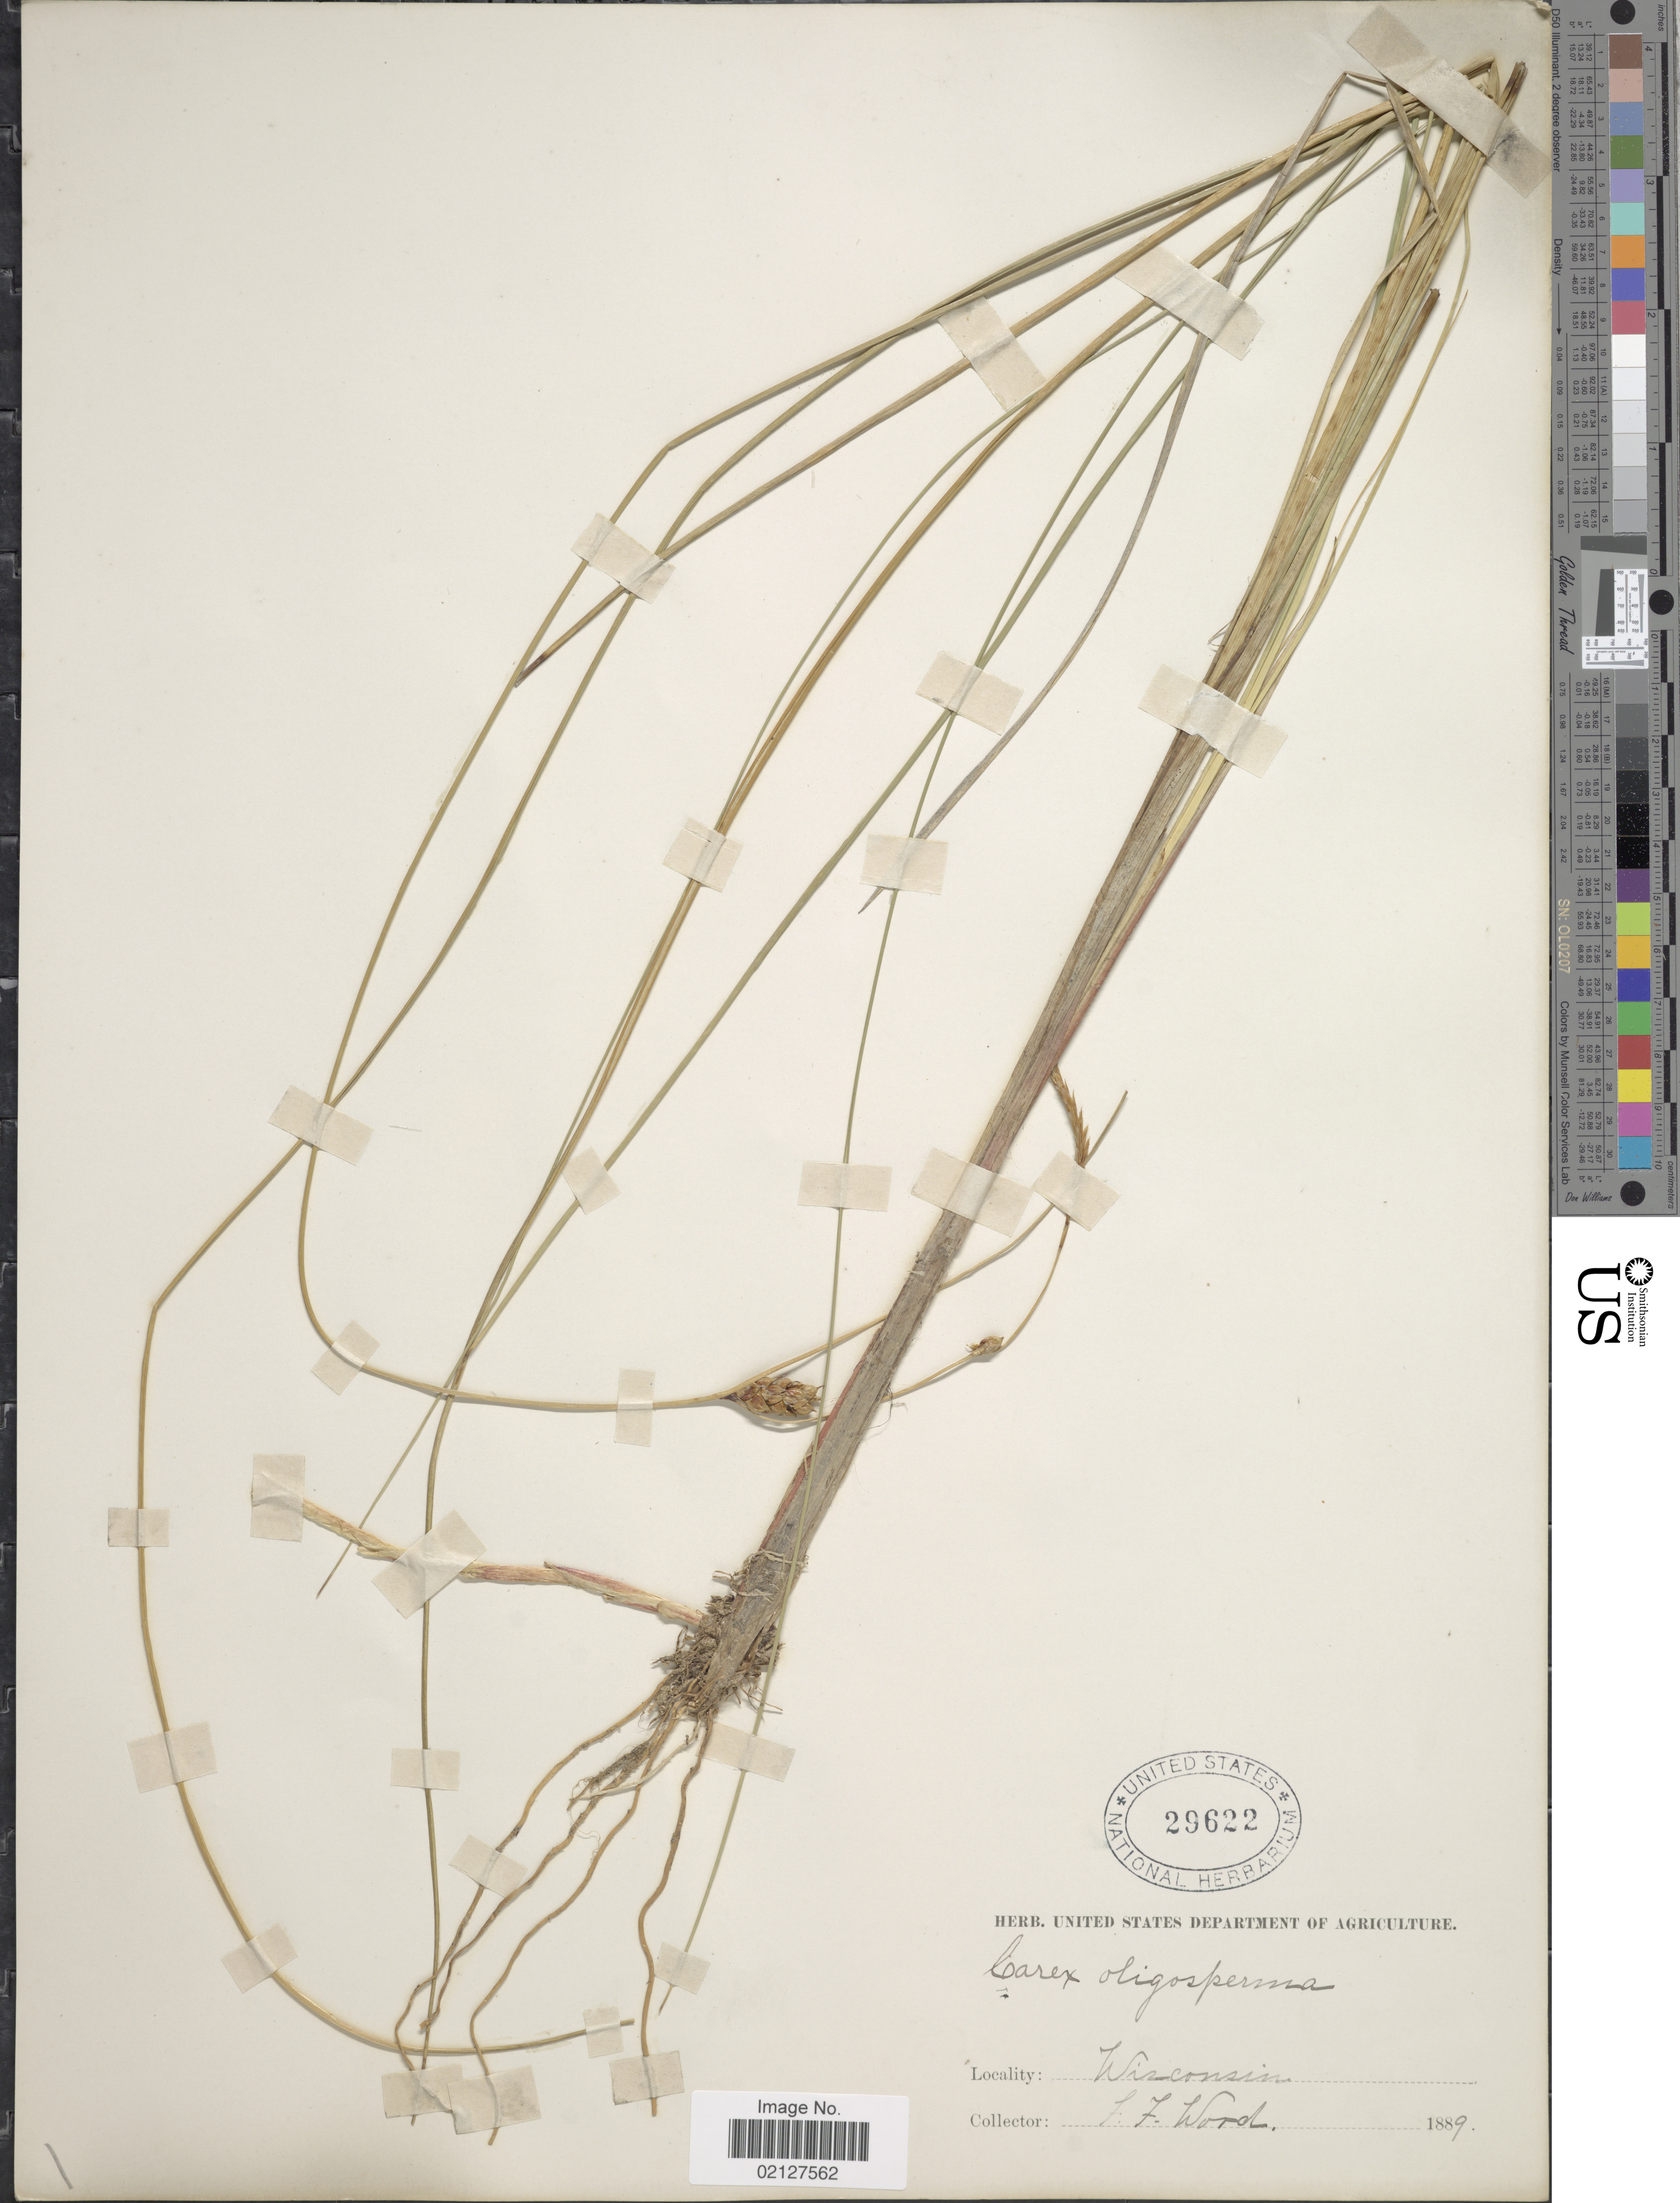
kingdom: Plantae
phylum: Tracheophyta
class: Liliopsida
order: Poales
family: Cyperaceae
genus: Carex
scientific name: Carex oligosperma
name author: Michx.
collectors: L. Ward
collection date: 1889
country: United States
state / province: Wisconsin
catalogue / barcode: US 29622